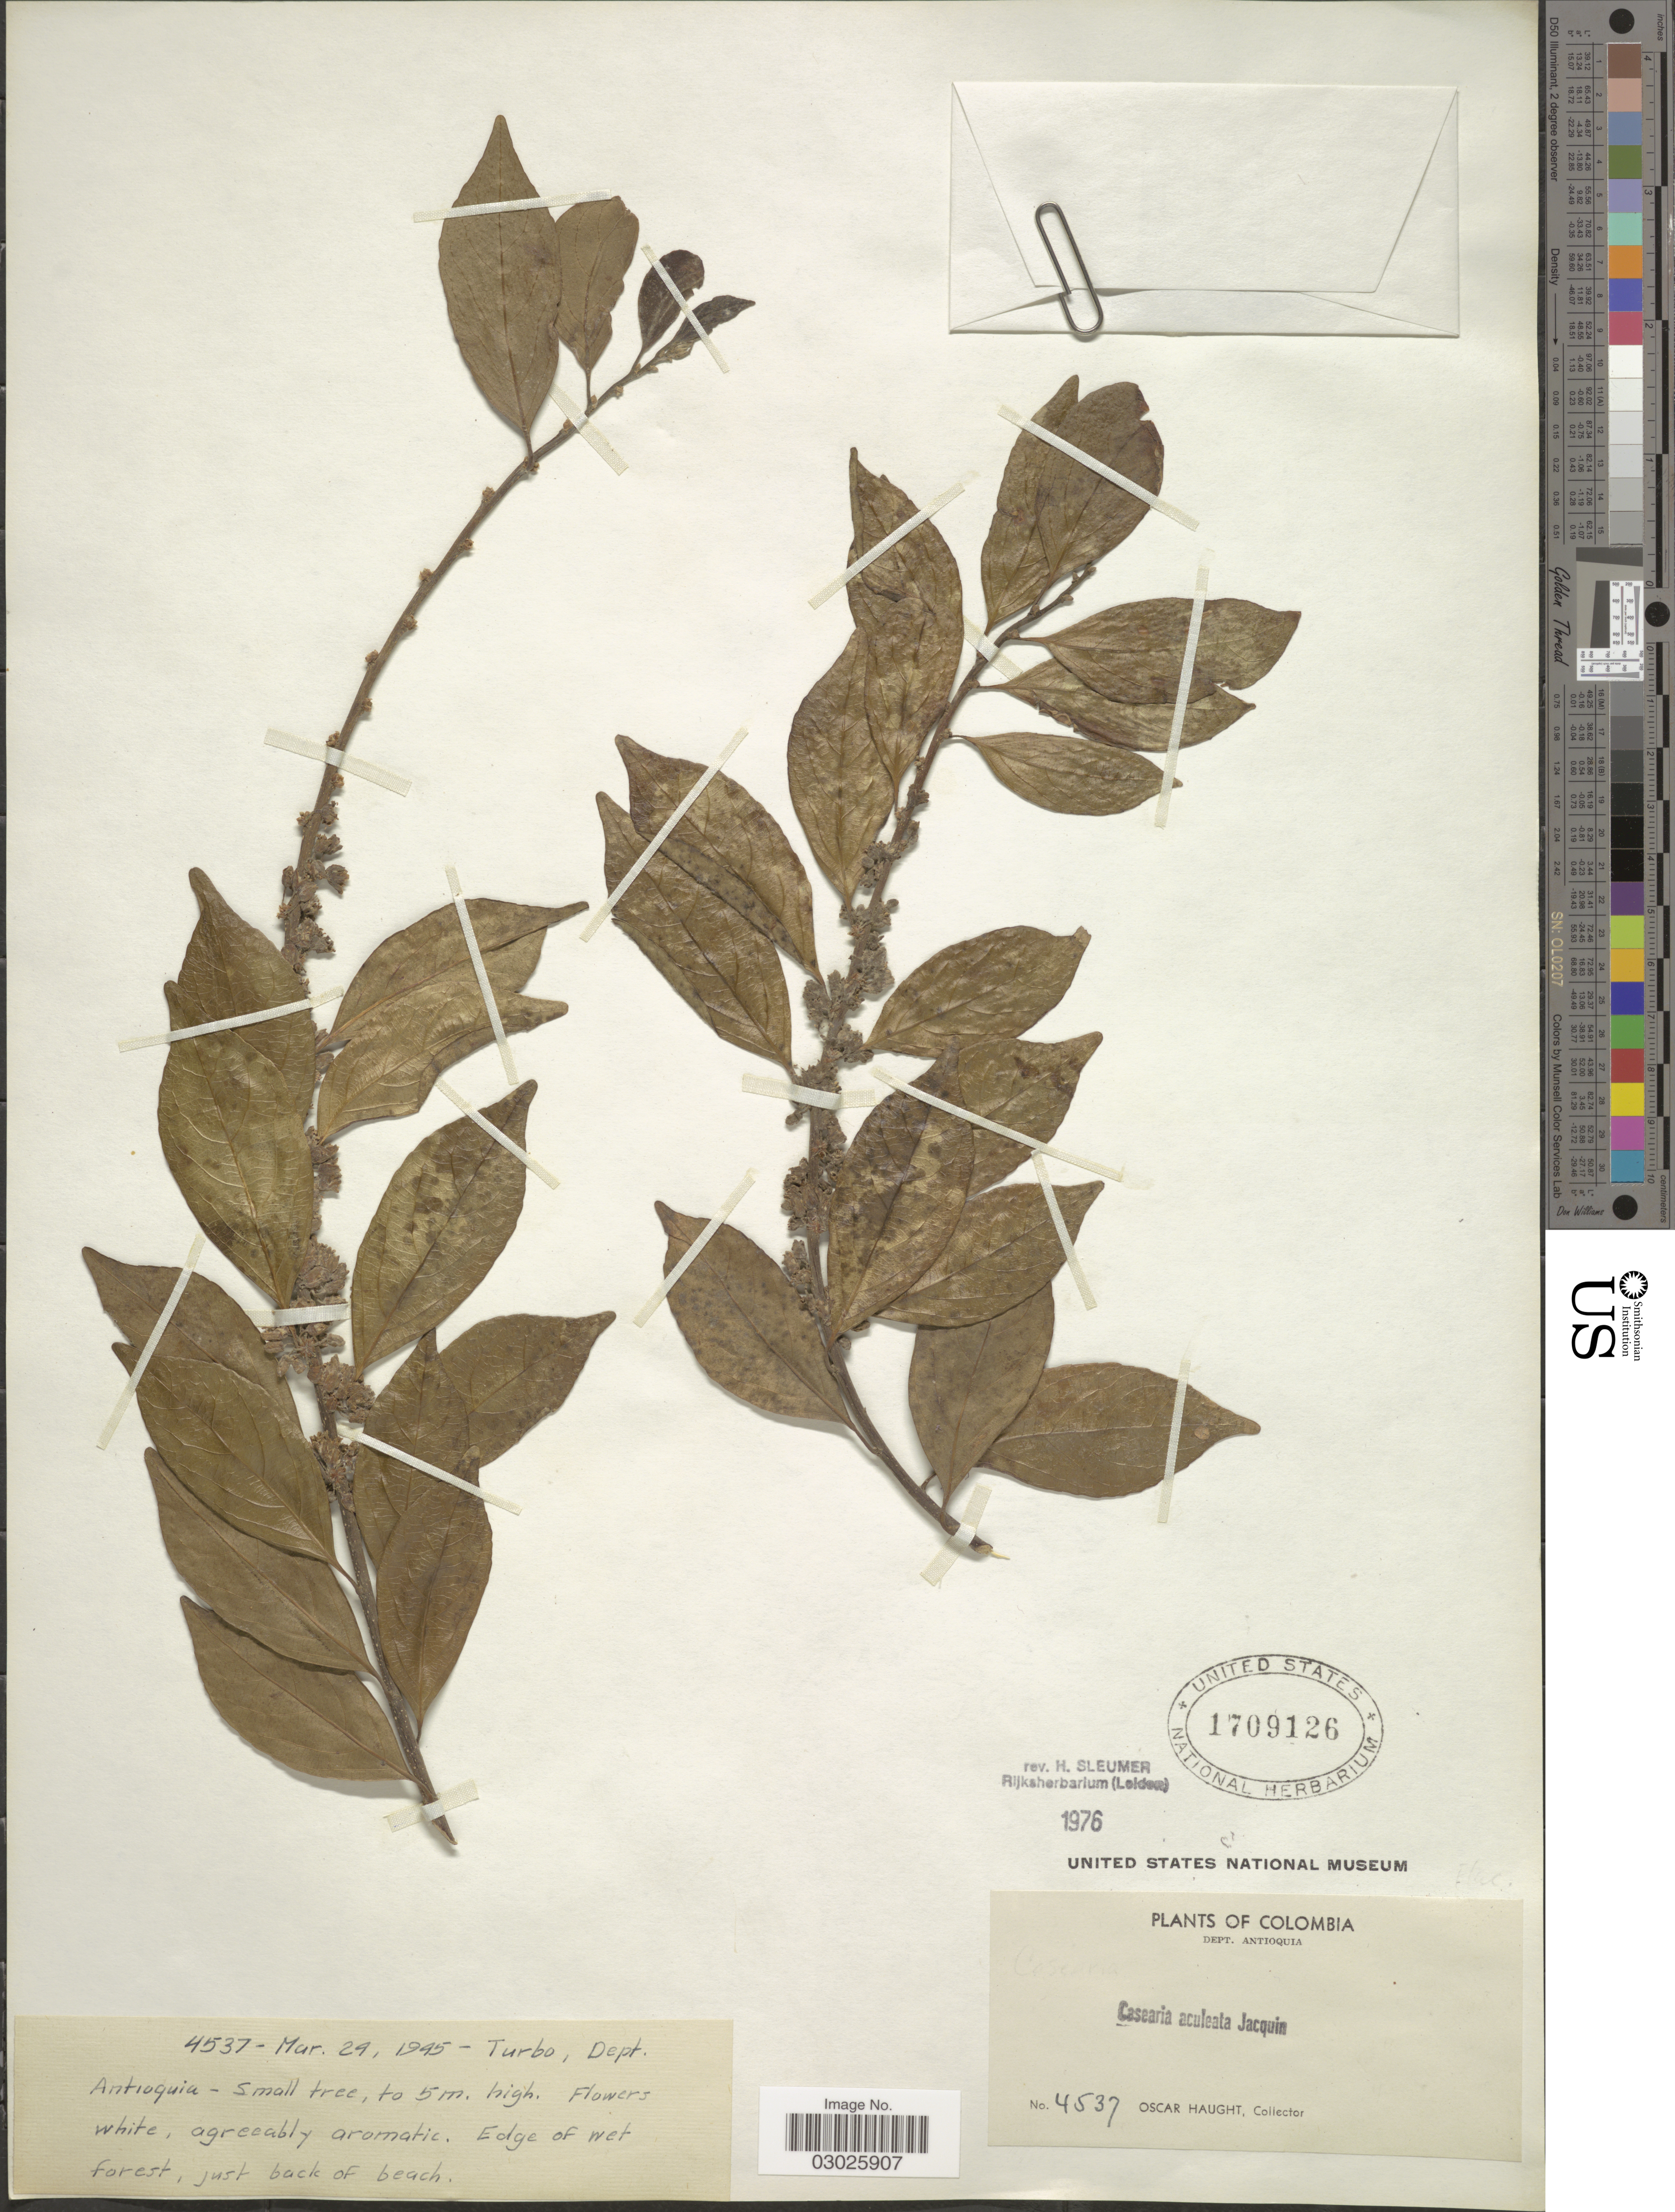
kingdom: Plantae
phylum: Tracheophyta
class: Magnoliopsida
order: Malpighiales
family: Salicaceae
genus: Casearia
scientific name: Casearia aculeata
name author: Jacq.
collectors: O. L. Haught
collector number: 4537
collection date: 1945-03-24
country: Colombia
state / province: Antioquia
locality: Turbo, Dept. Antioquia. Edge of wet forest, just back of beach. Department of Antioquia.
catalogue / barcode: US 1709126